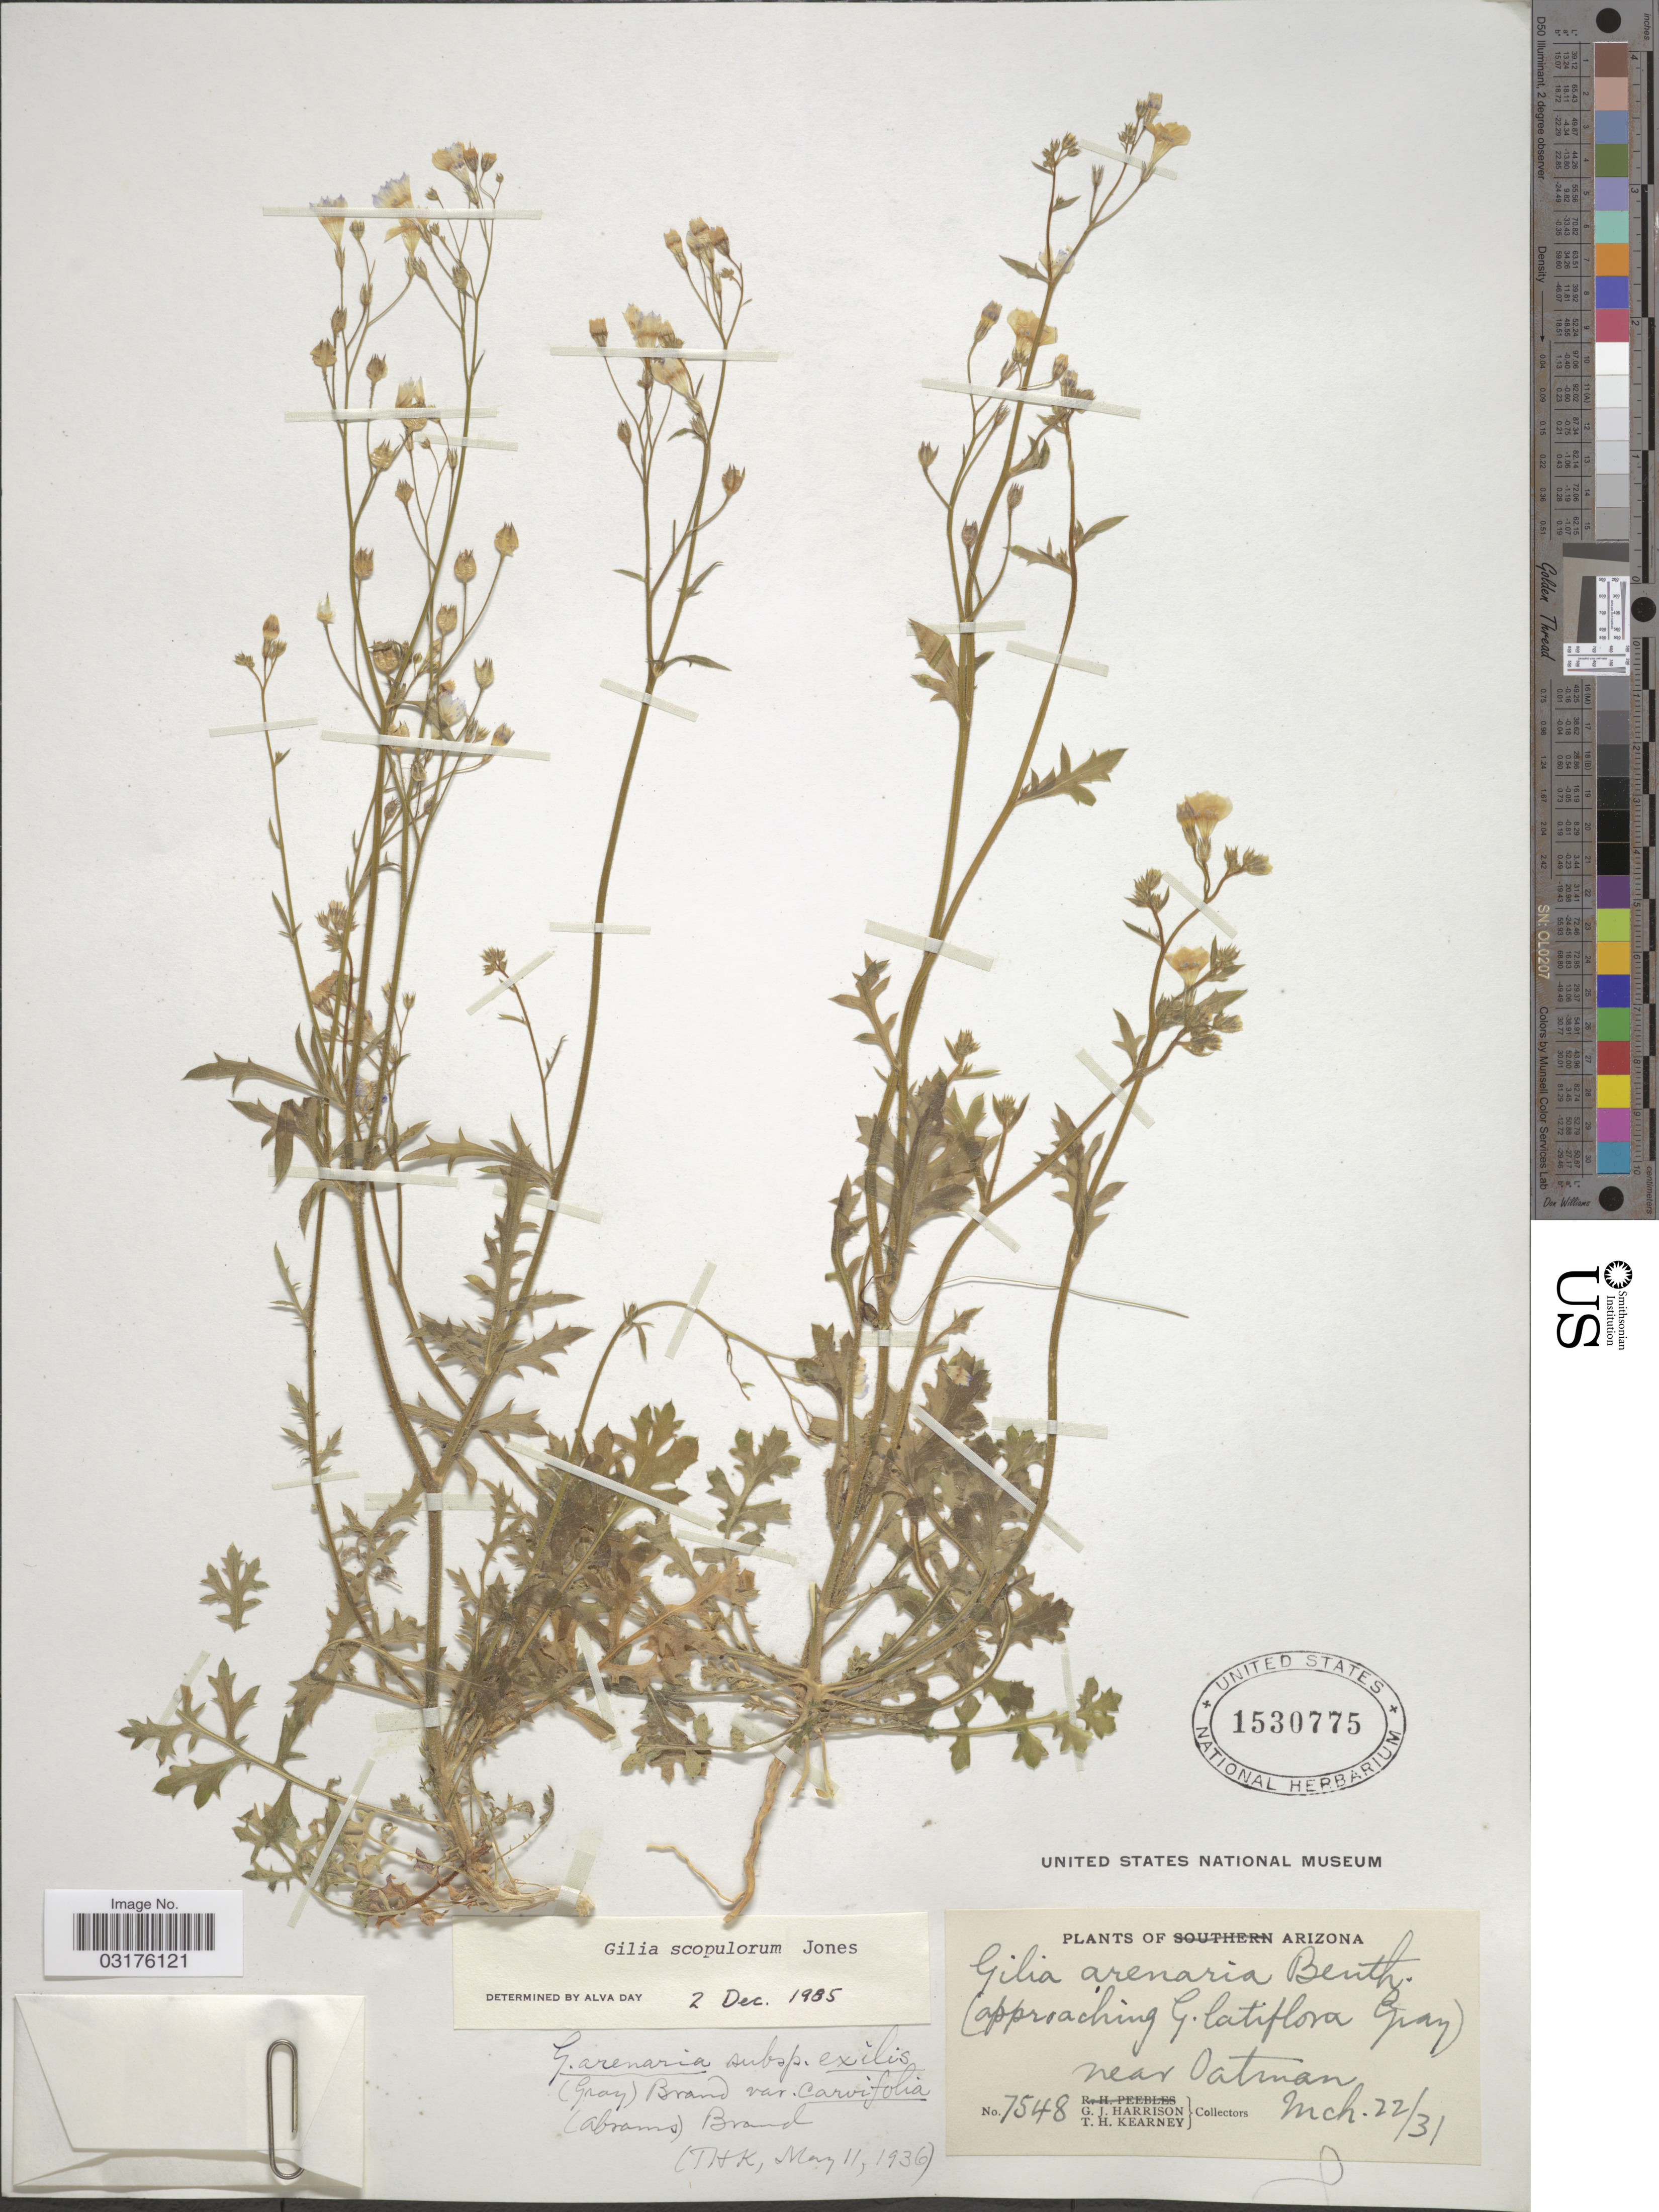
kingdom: Plantae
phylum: Tracheophyta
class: Magnoliopsida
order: Ericales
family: Polemoniaceae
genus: Gilia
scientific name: Gilia scopulorum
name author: M.E. Jones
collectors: G. J. Harrison & T. H. Kearney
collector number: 7548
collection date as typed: Transcribed d/m/y: 22/3/31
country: United States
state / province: Arizona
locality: Near Oatman.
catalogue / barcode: US 1530775